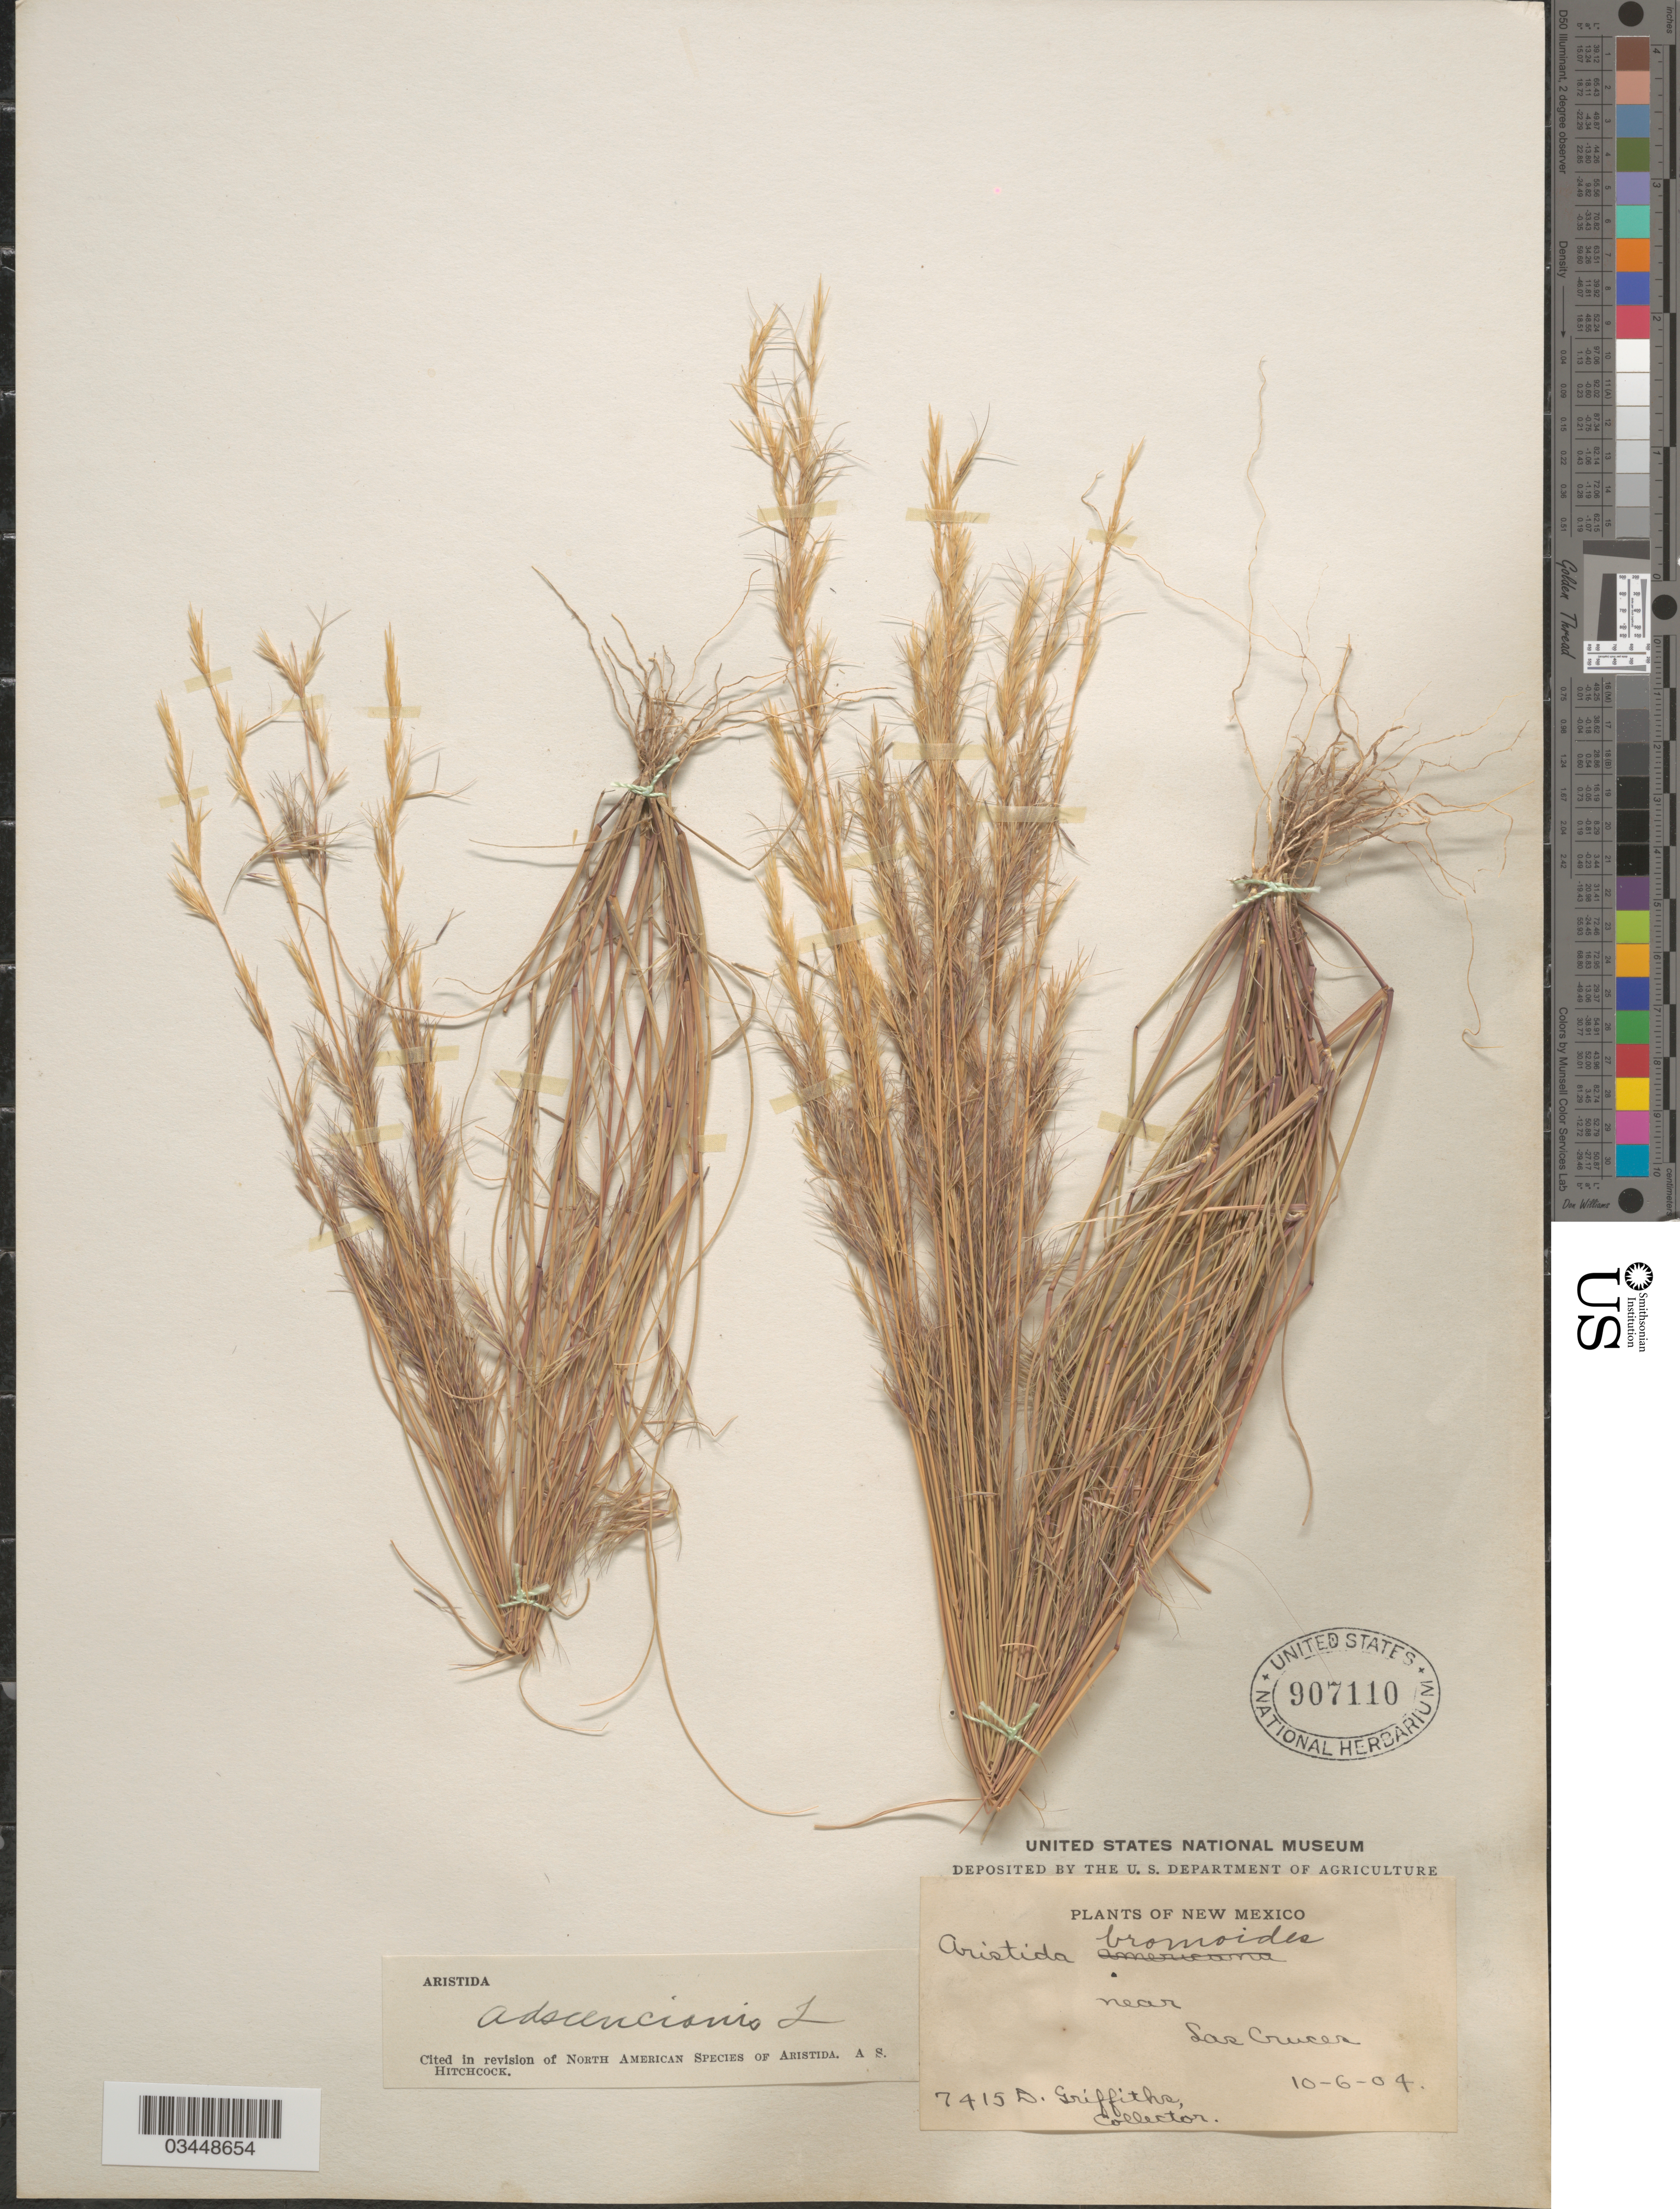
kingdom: Plantae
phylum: Tracheophyta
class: Liliopsida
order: Poales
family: Poaceae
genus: Aristida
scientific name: Aristida adscensionis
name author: L.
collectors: D. Griffiths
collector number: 7415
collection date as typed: Transcribed d/m/y: 6/10/4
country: United States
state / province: New Mexico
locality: Near Las Cruces.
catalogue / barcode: US 907110